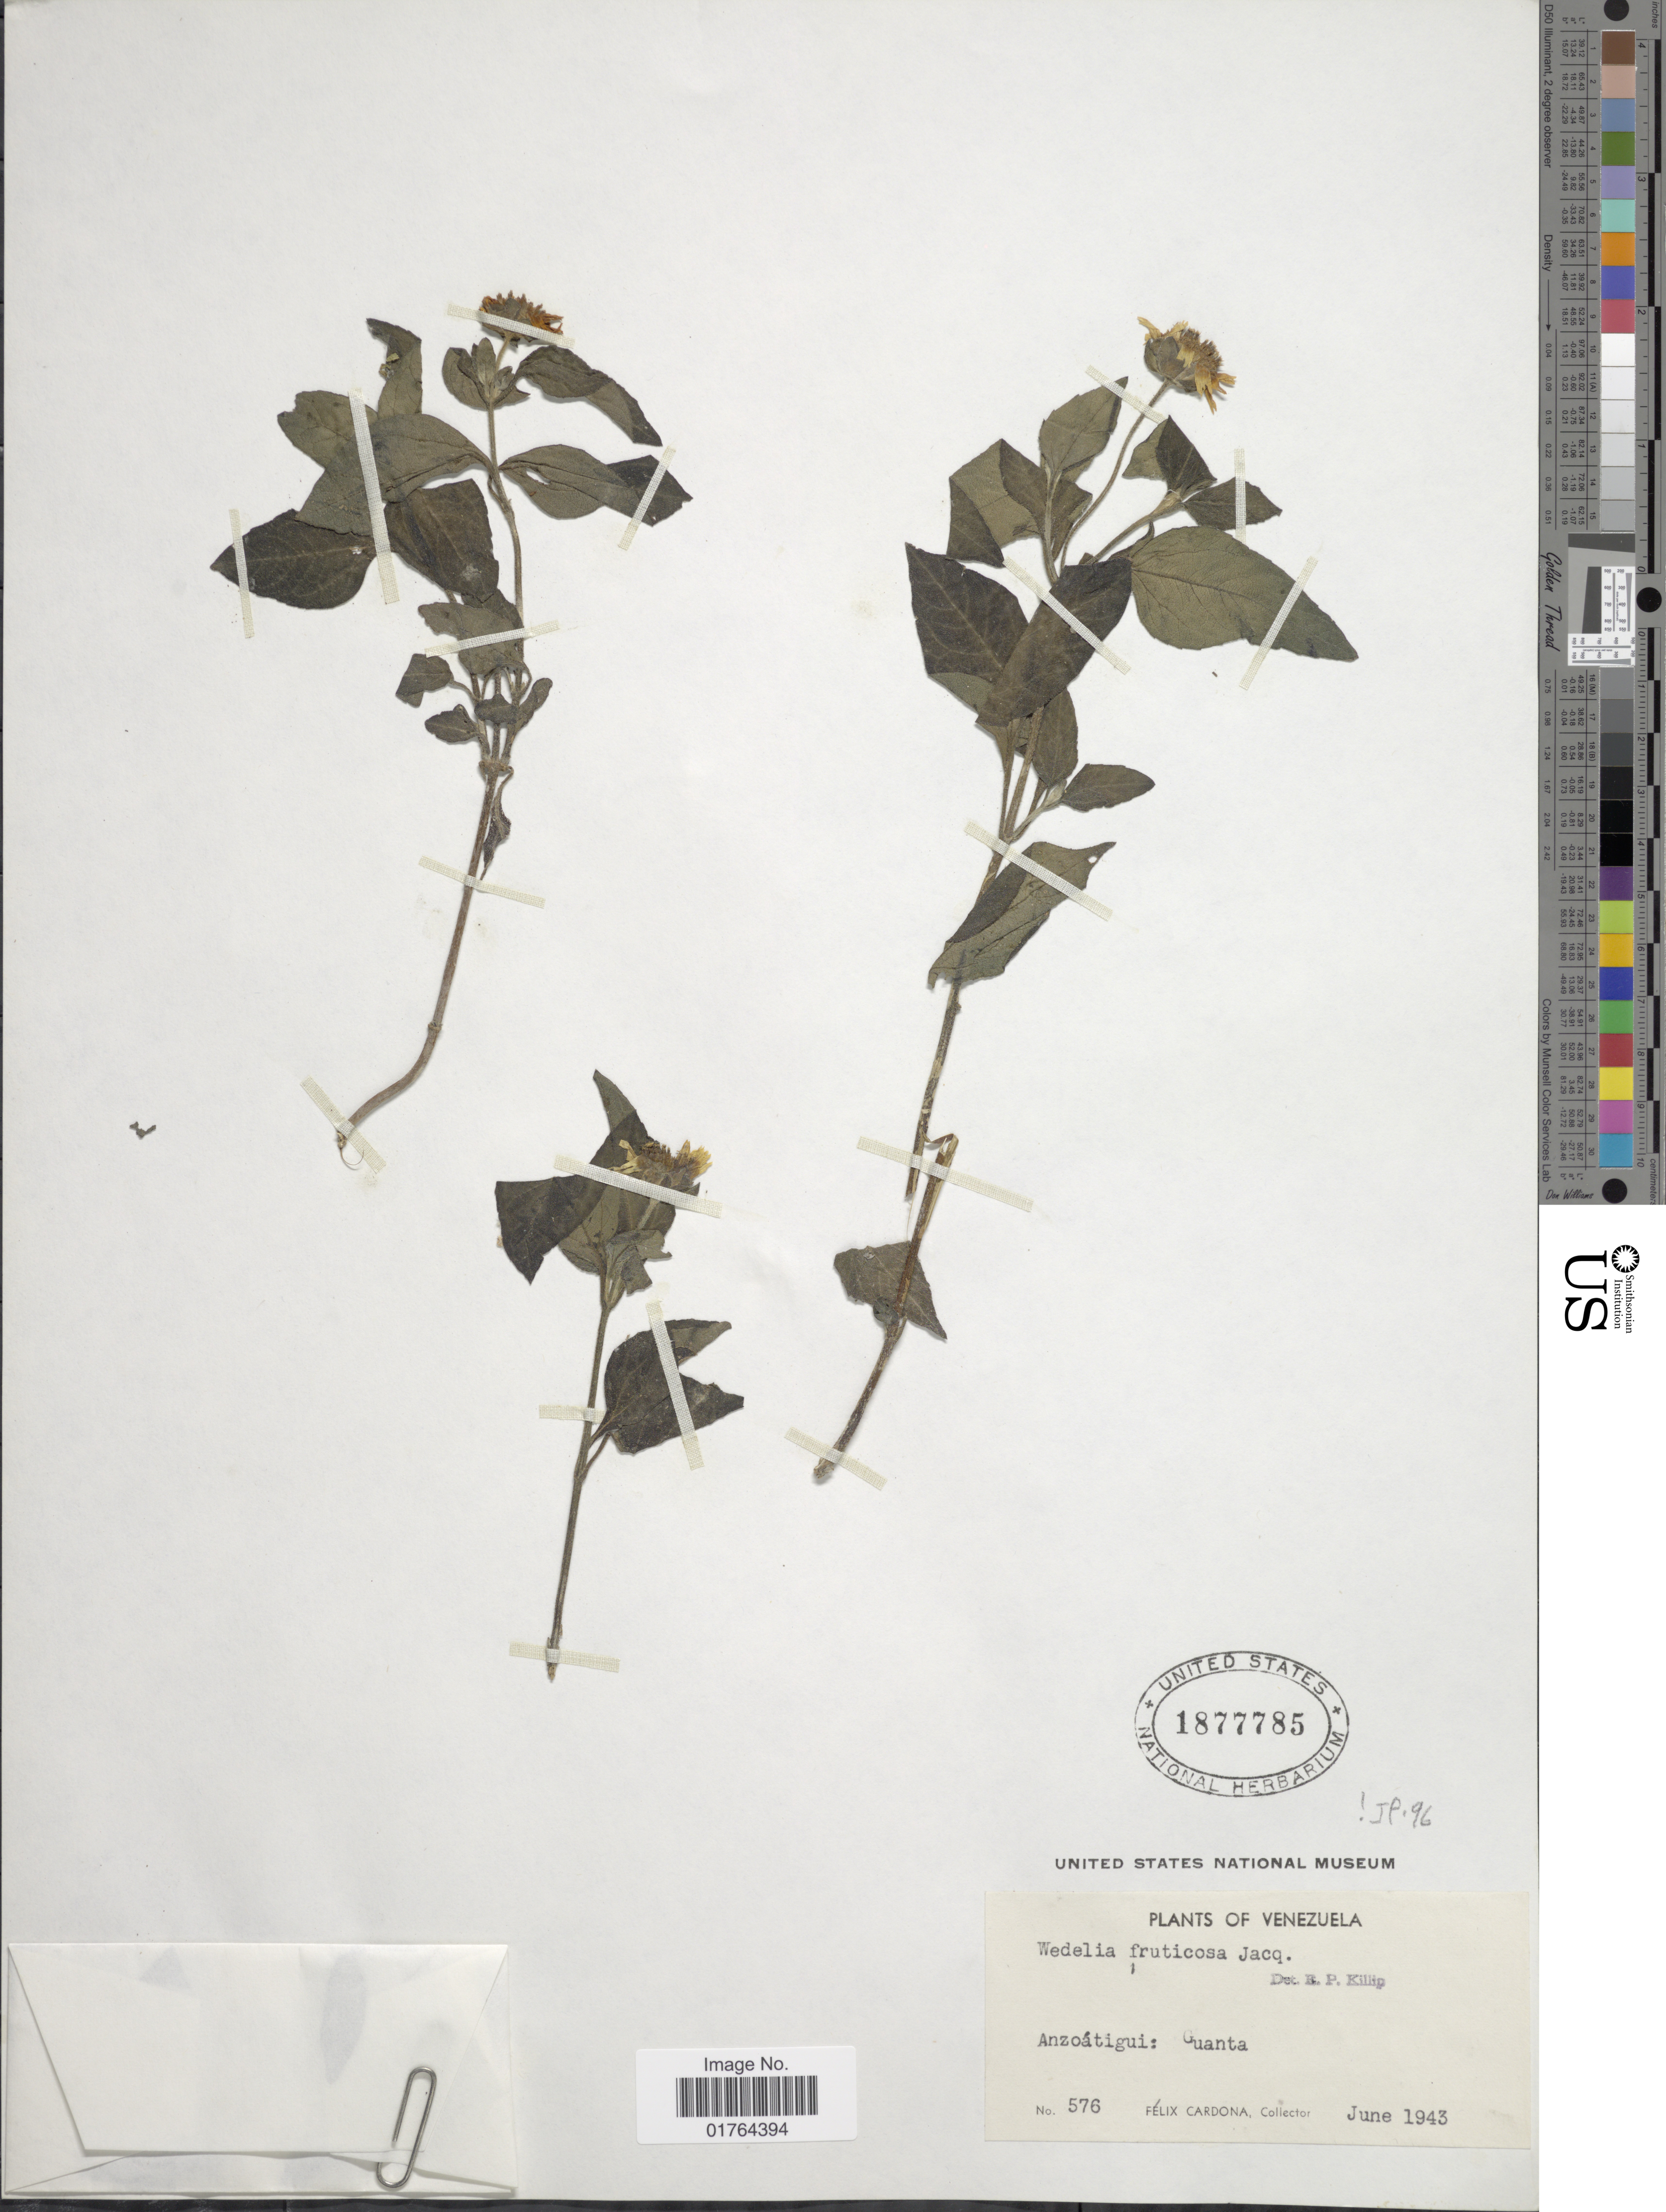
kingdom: Plantae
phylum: Tracheophyta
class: Magnoliopsida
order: Asterales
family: Asteraceae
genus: Wedelia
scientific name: Wedelia fruticosa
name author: Jacq.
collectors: F. Cardona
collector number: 576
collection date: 1943-06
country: Venezuela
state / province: Anzoategui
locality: Guanta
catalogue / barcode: US 1877785